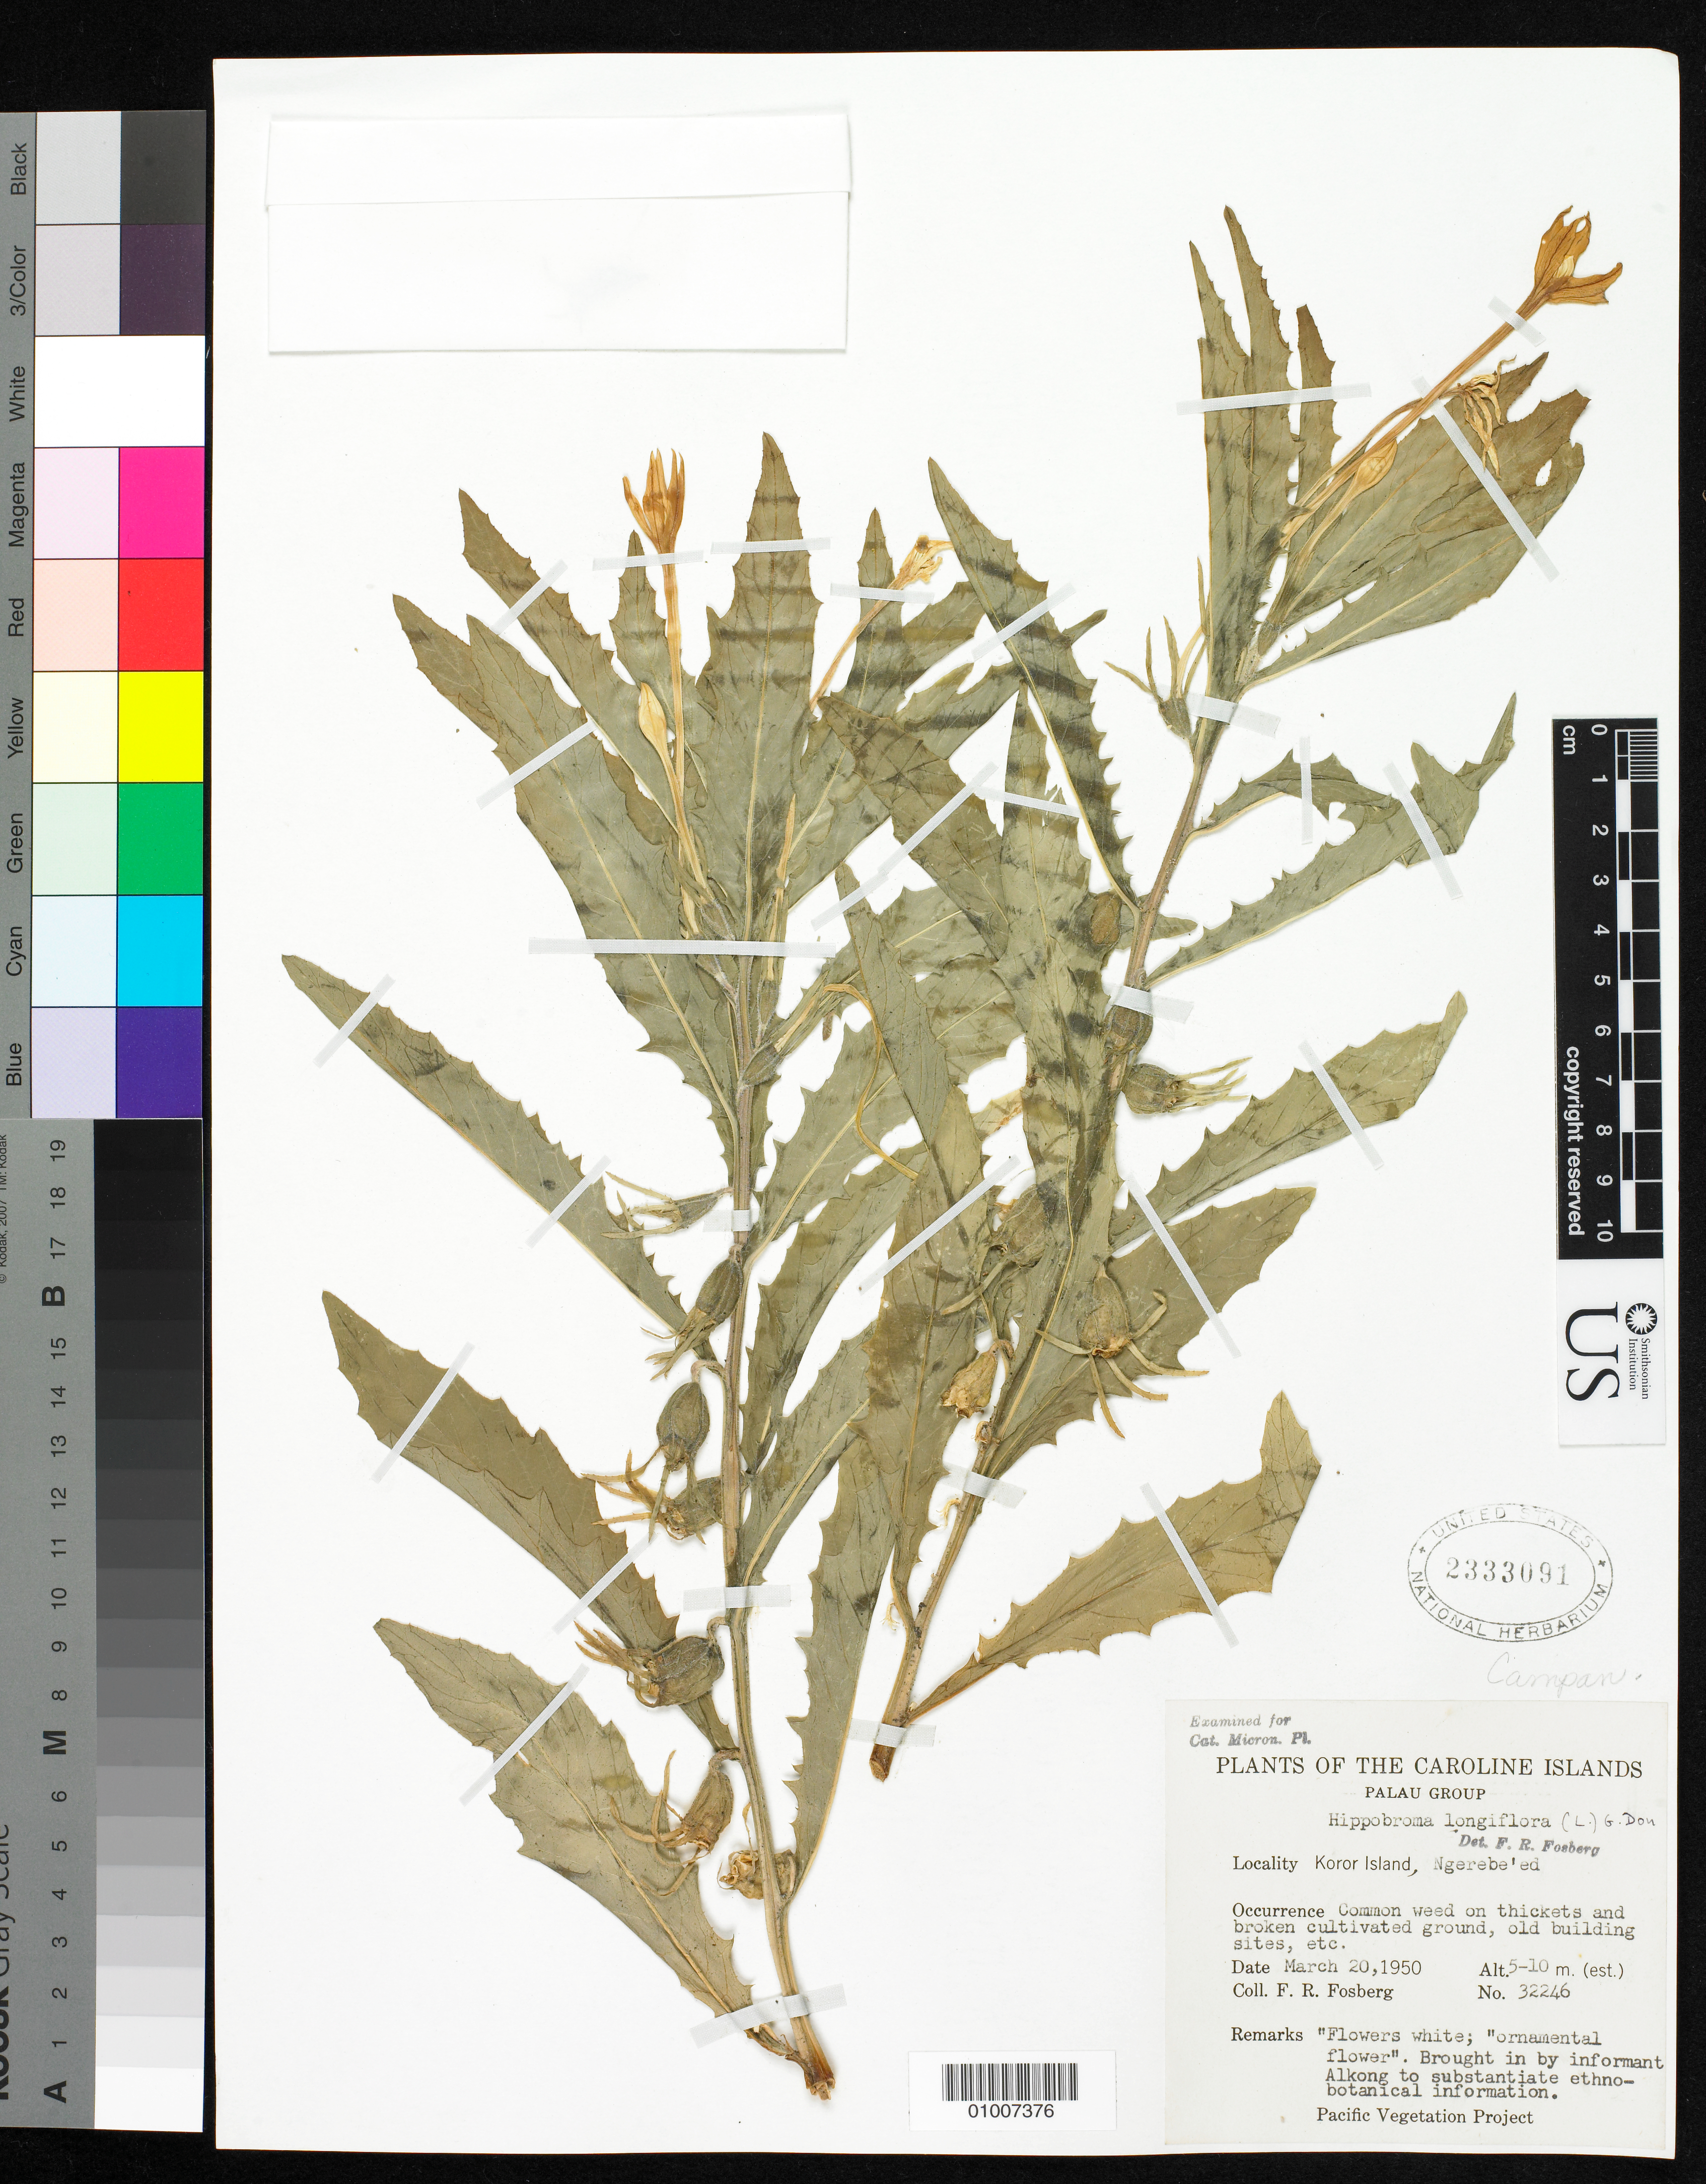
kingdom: Plantae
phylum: Tracheophyta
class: Magnoliopsida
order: Asterales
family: Campanulaceae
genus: Hippobroma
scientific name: Hippobroma longiflora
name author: (L.) G. Don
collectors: F. R. Fosberg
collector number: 32246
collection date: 1950-03-20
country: Palau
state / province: Koror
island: Oreor (Koror)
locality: Ngerebe'ed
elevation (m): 5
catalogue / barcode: US 2333091